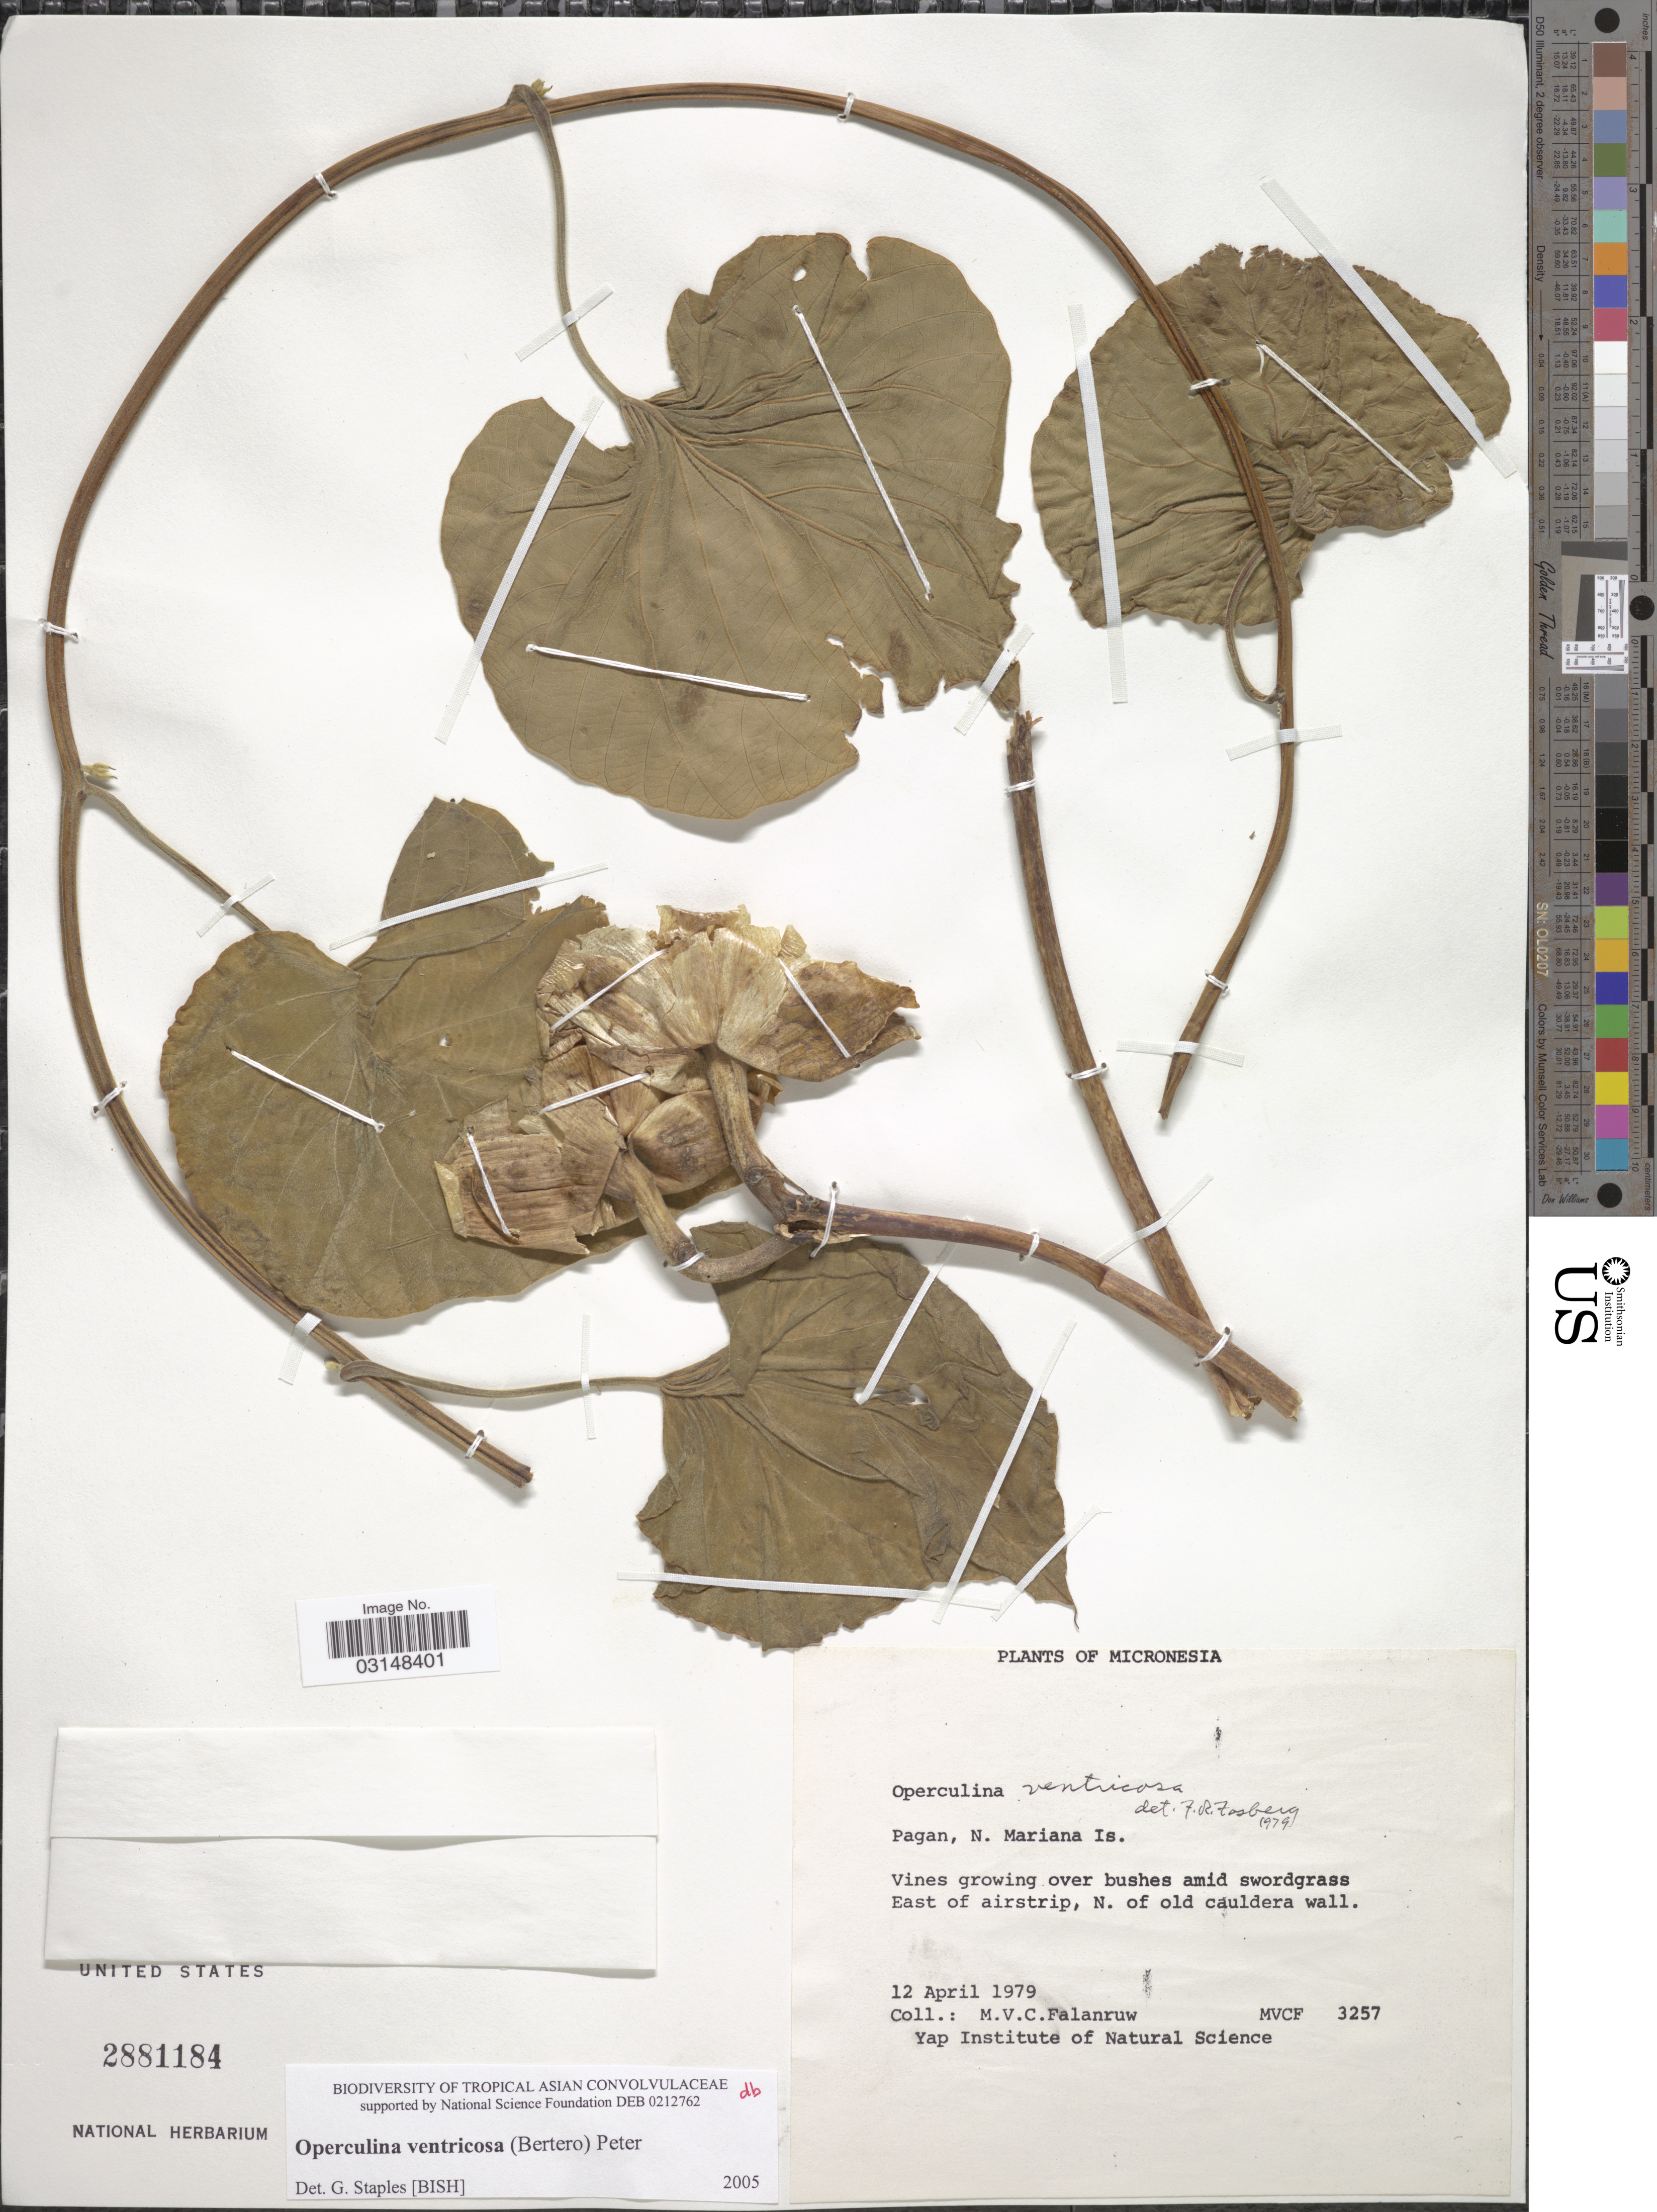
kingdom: Plantae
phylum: Tracheophyta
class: Magnoliopsida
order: Solanales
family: Convolvulaceae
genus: Operculina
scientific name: Operculina ventricosa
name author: (Aubl.) Barb. Rodr.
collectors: M. V. Falanruw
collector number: MVCF3257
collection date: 1979-04-12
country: Northern Mariana Islands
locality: Micronesia, Pagan, N. Mariana Is, Vines growing over bushes amid swordgrass East of airstrip, N. of old cauldera wall.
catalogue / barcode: US 2881184